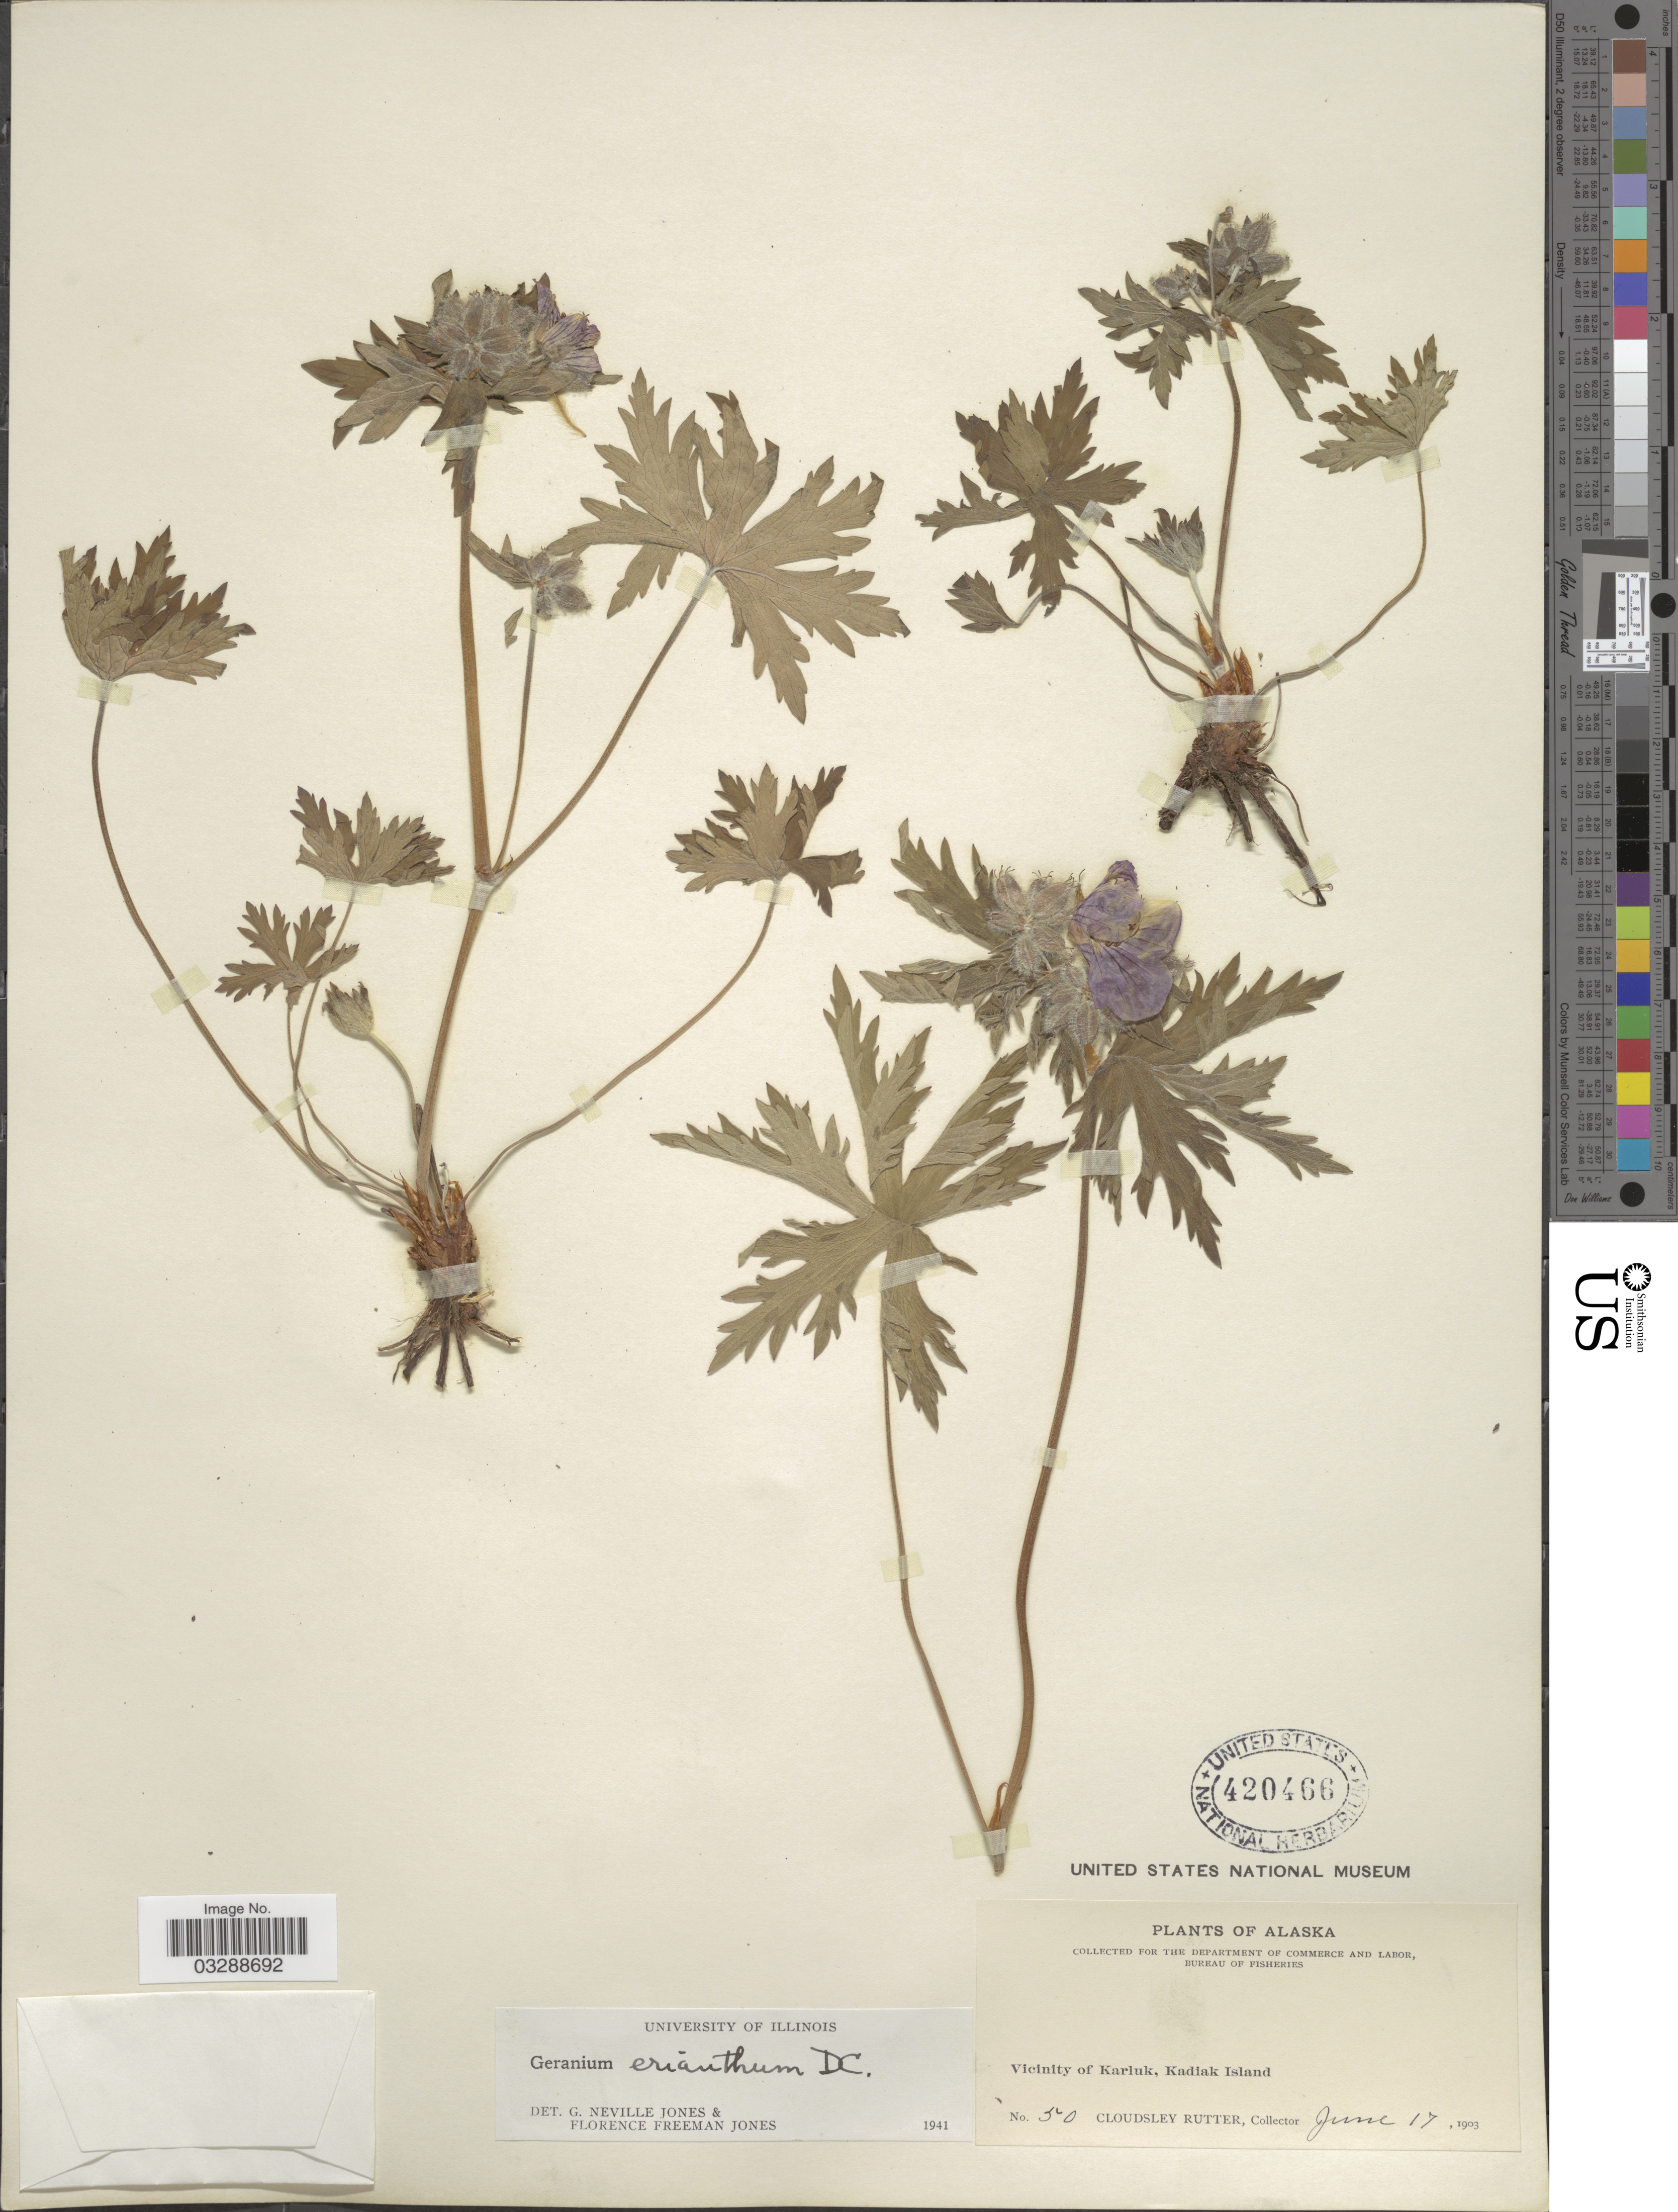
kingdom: Plantae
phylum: Tracheophyta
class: Magnoliopsida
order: Geraniales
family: Geraniaceae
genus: Geranium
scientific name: Geranium erianthum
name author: DC.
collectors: C. Rutter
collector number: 50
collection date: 1903-06-17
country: United States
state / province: Alaska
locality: Vicinity of Karluk, Kadiak Island.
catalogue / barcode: US 420466